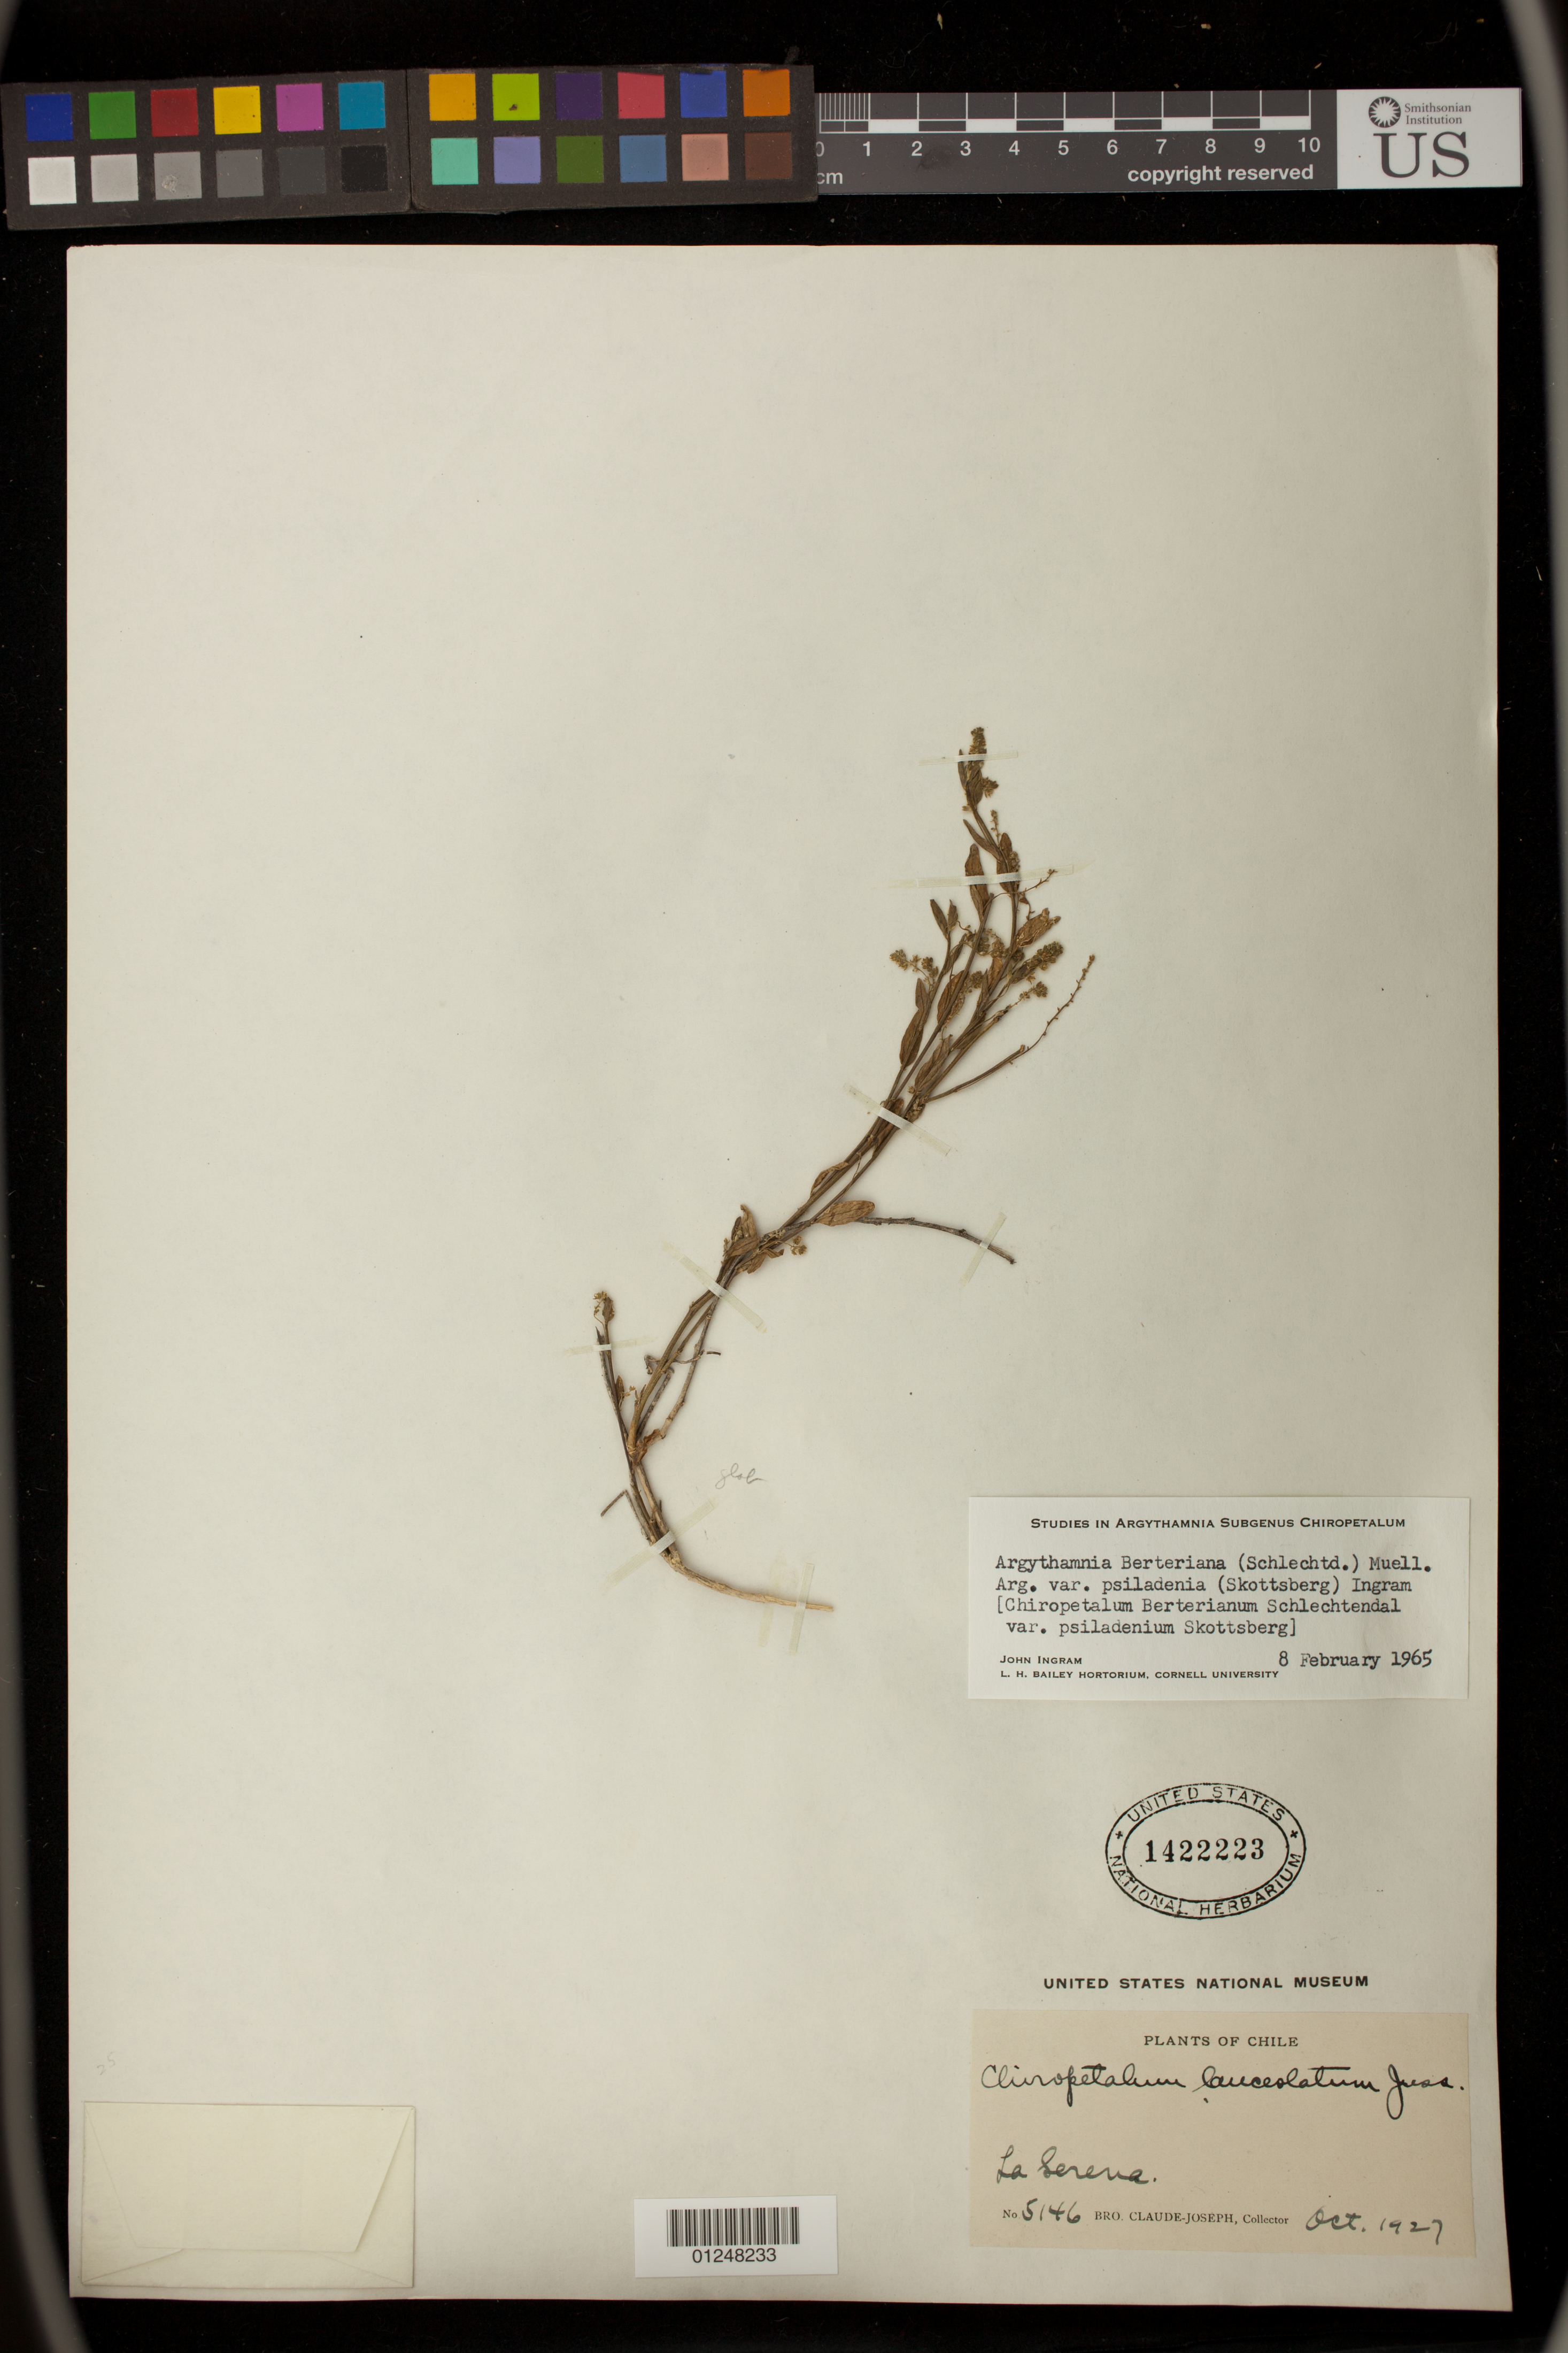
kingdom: Plantae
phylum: Tracheophyta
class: Magnoliopsida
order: Malpighiales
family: Euphorbiaceae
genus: Argythamnia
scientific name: Argythamnia berteroana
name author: (Schltdl.) Müll. Arg.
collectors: Bro. Claude-Joseph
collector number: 5146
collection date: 1927-10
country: Chile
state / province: Coquimbo (IV)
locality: La Serena.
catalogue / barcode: US 1422223